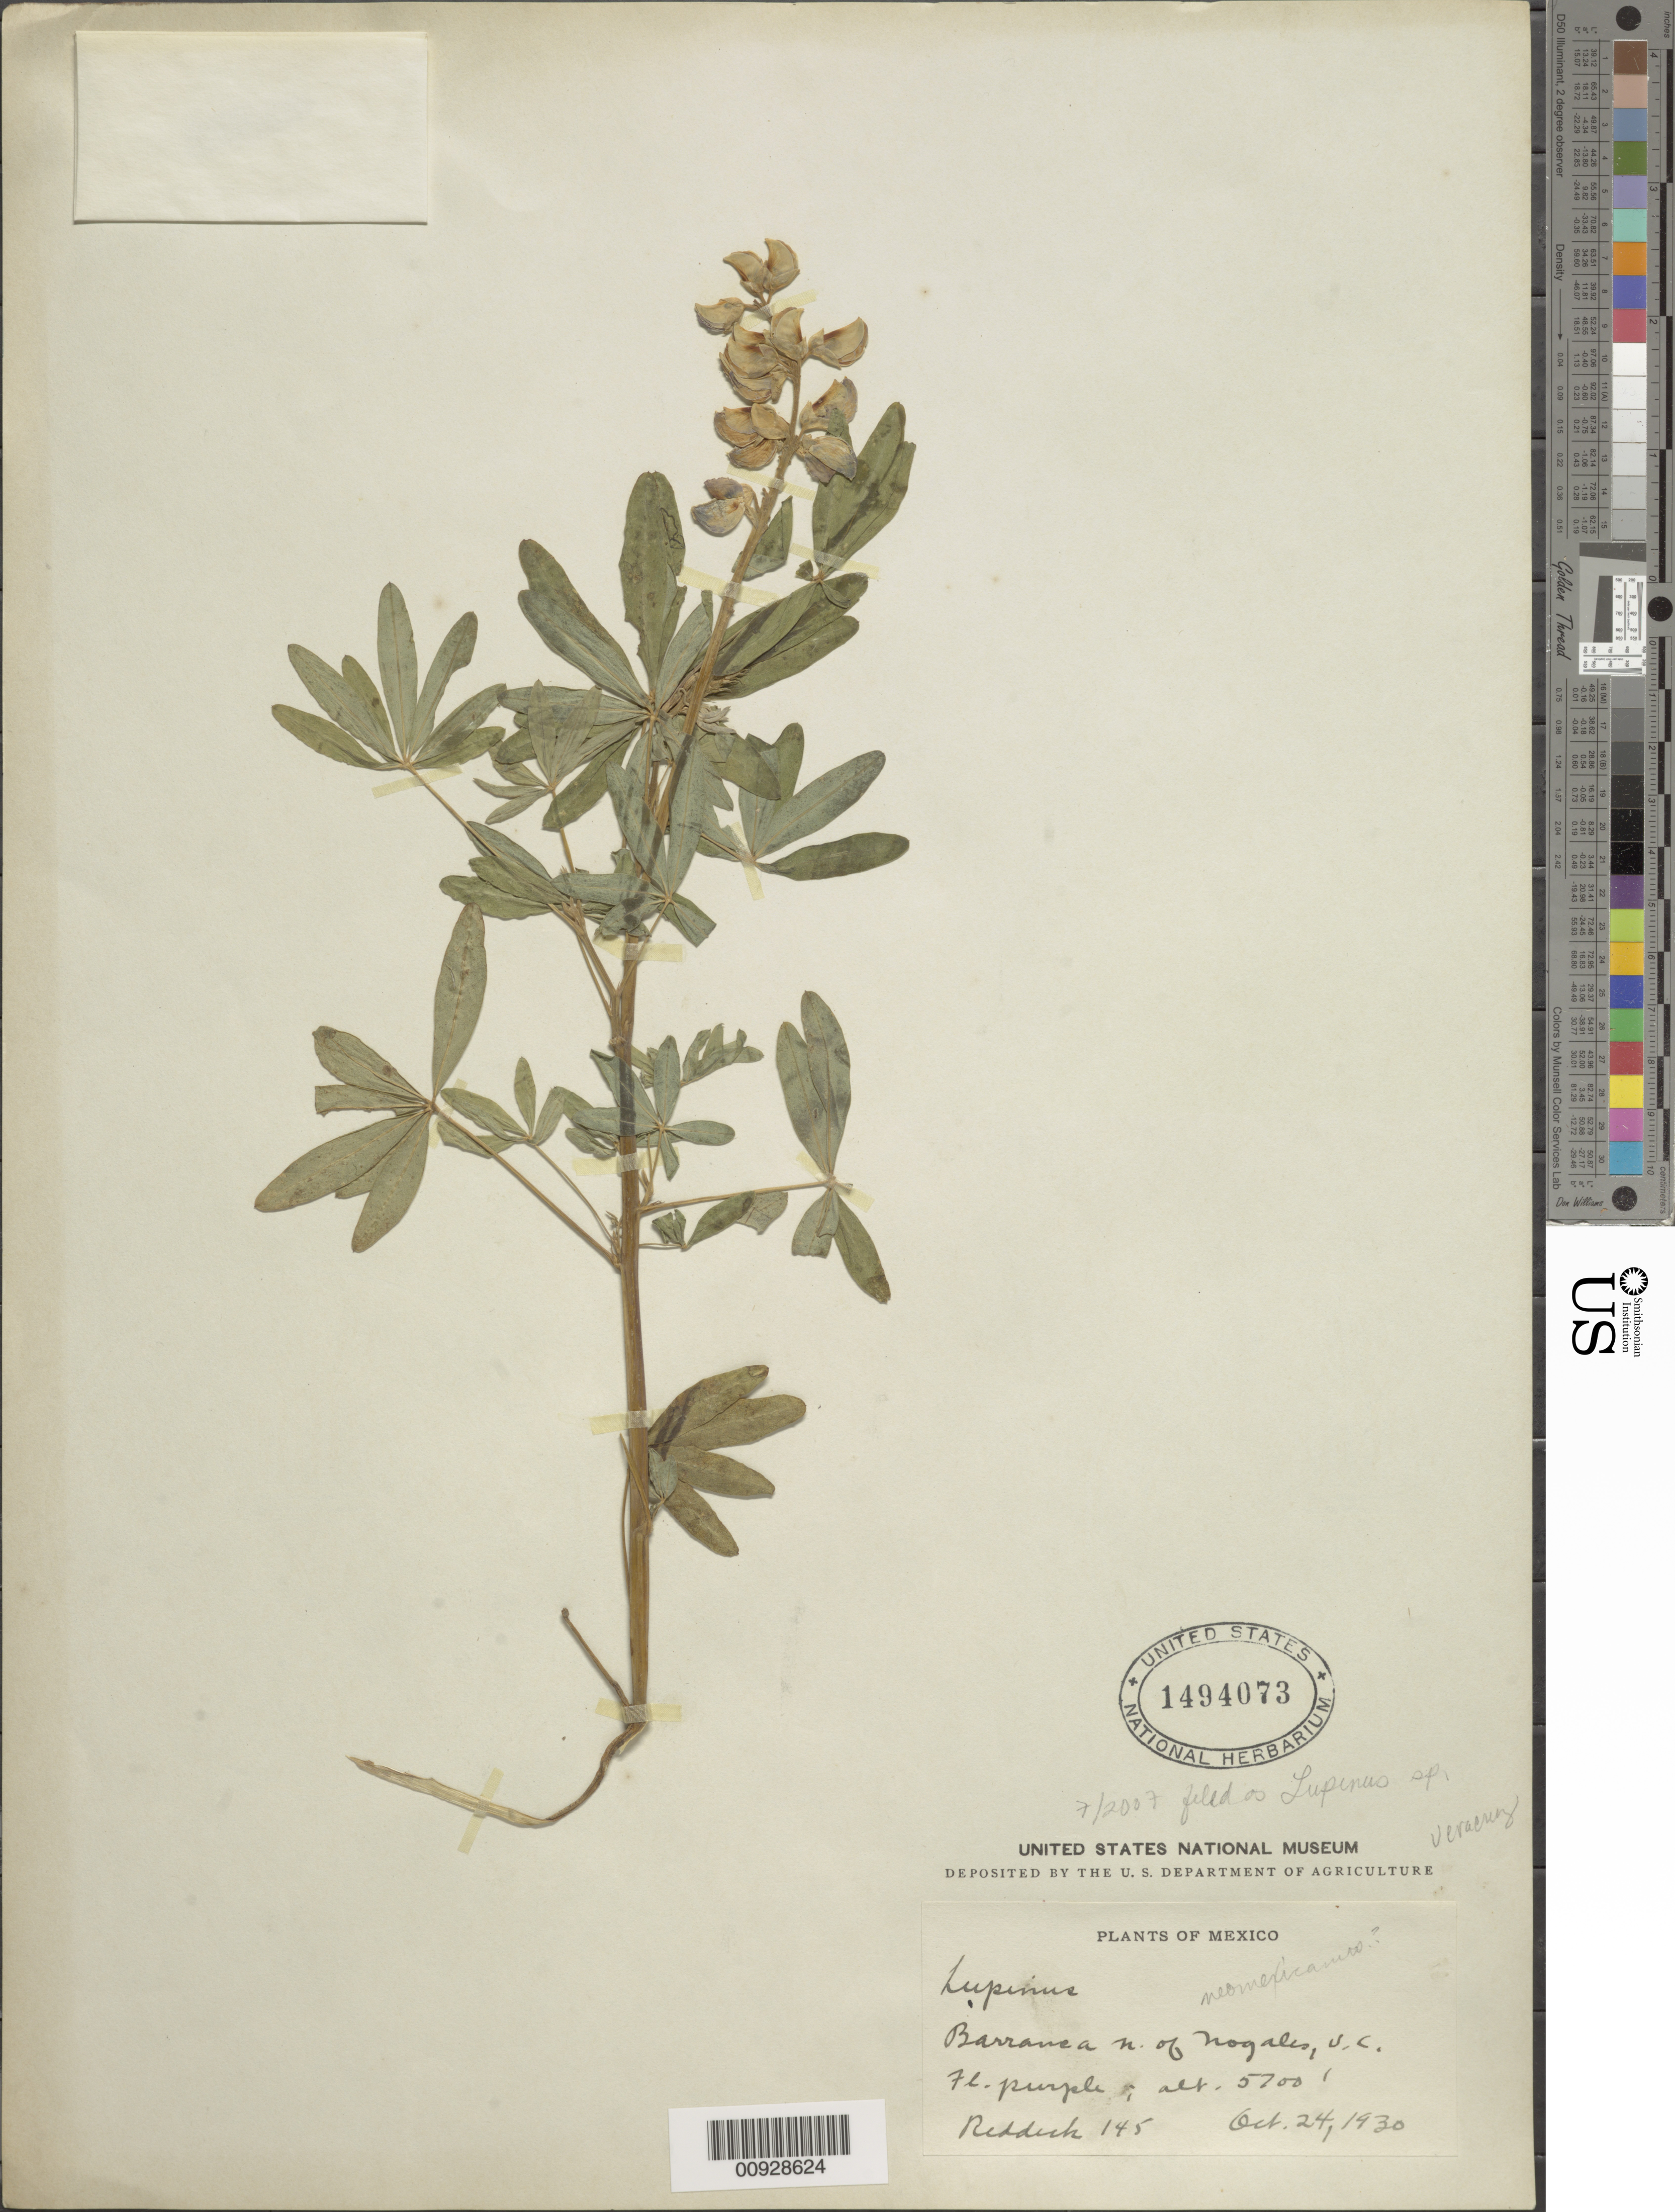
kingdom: Plantae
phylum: Tracheophyta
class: Magnoliopsida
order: Fabales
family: Fabaceae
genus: Lupinus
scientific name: Lupinus sp.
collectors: Reddick, D.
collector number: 145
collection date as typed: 24 Oct 1930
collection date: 1930-10-24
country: Mexico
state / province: Veracruz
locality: Barranca N of Nogales.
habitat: Barranca.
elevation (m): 1737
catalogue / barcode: US 1494073